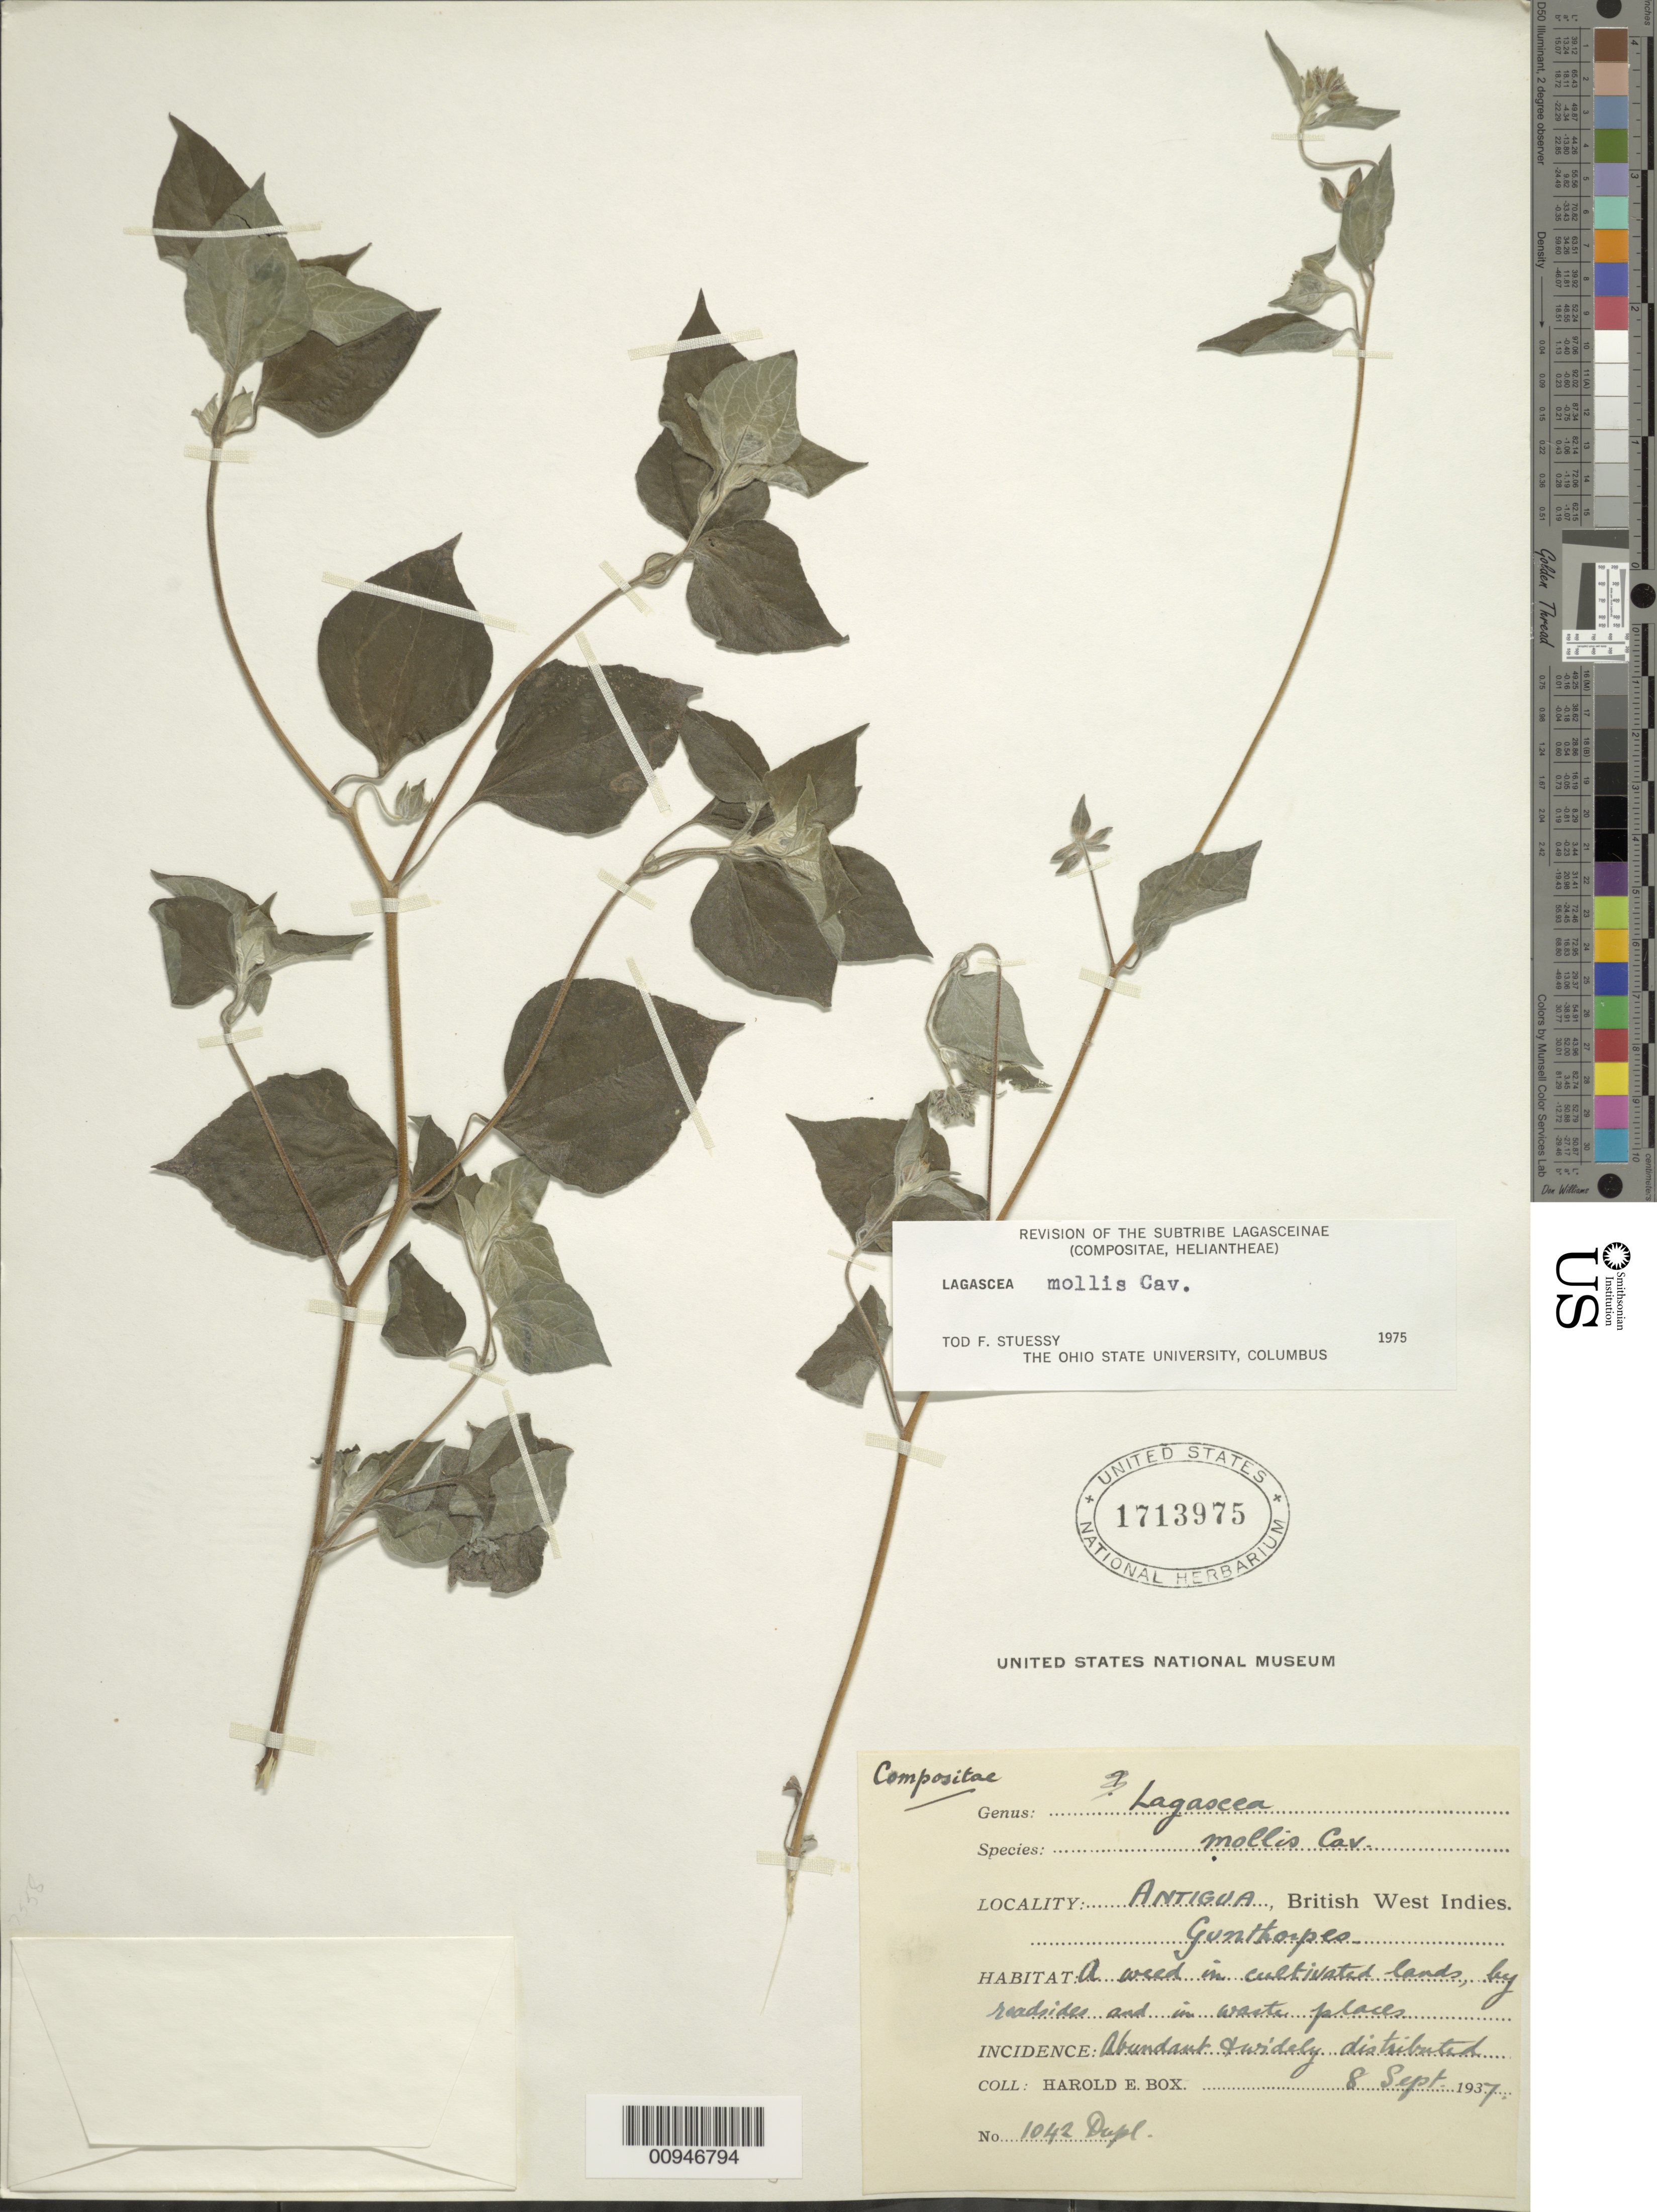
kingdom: Plantae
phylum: Tracheophyta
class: Magnoliopsida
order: Asterales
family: Asteraceae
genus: Lagascea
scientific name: Lagascea mollis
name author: Cav.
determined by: Stuessy, T. F.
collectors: H. E. Box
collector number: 1042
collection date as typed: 08 Sep 1937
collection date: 1937-09-08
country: Antigua and Barbuda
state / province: Saint George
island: Antigua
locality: Gunthorpes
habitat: In cultivated lands, by roadsides and in waste places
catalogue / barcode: US 1713975